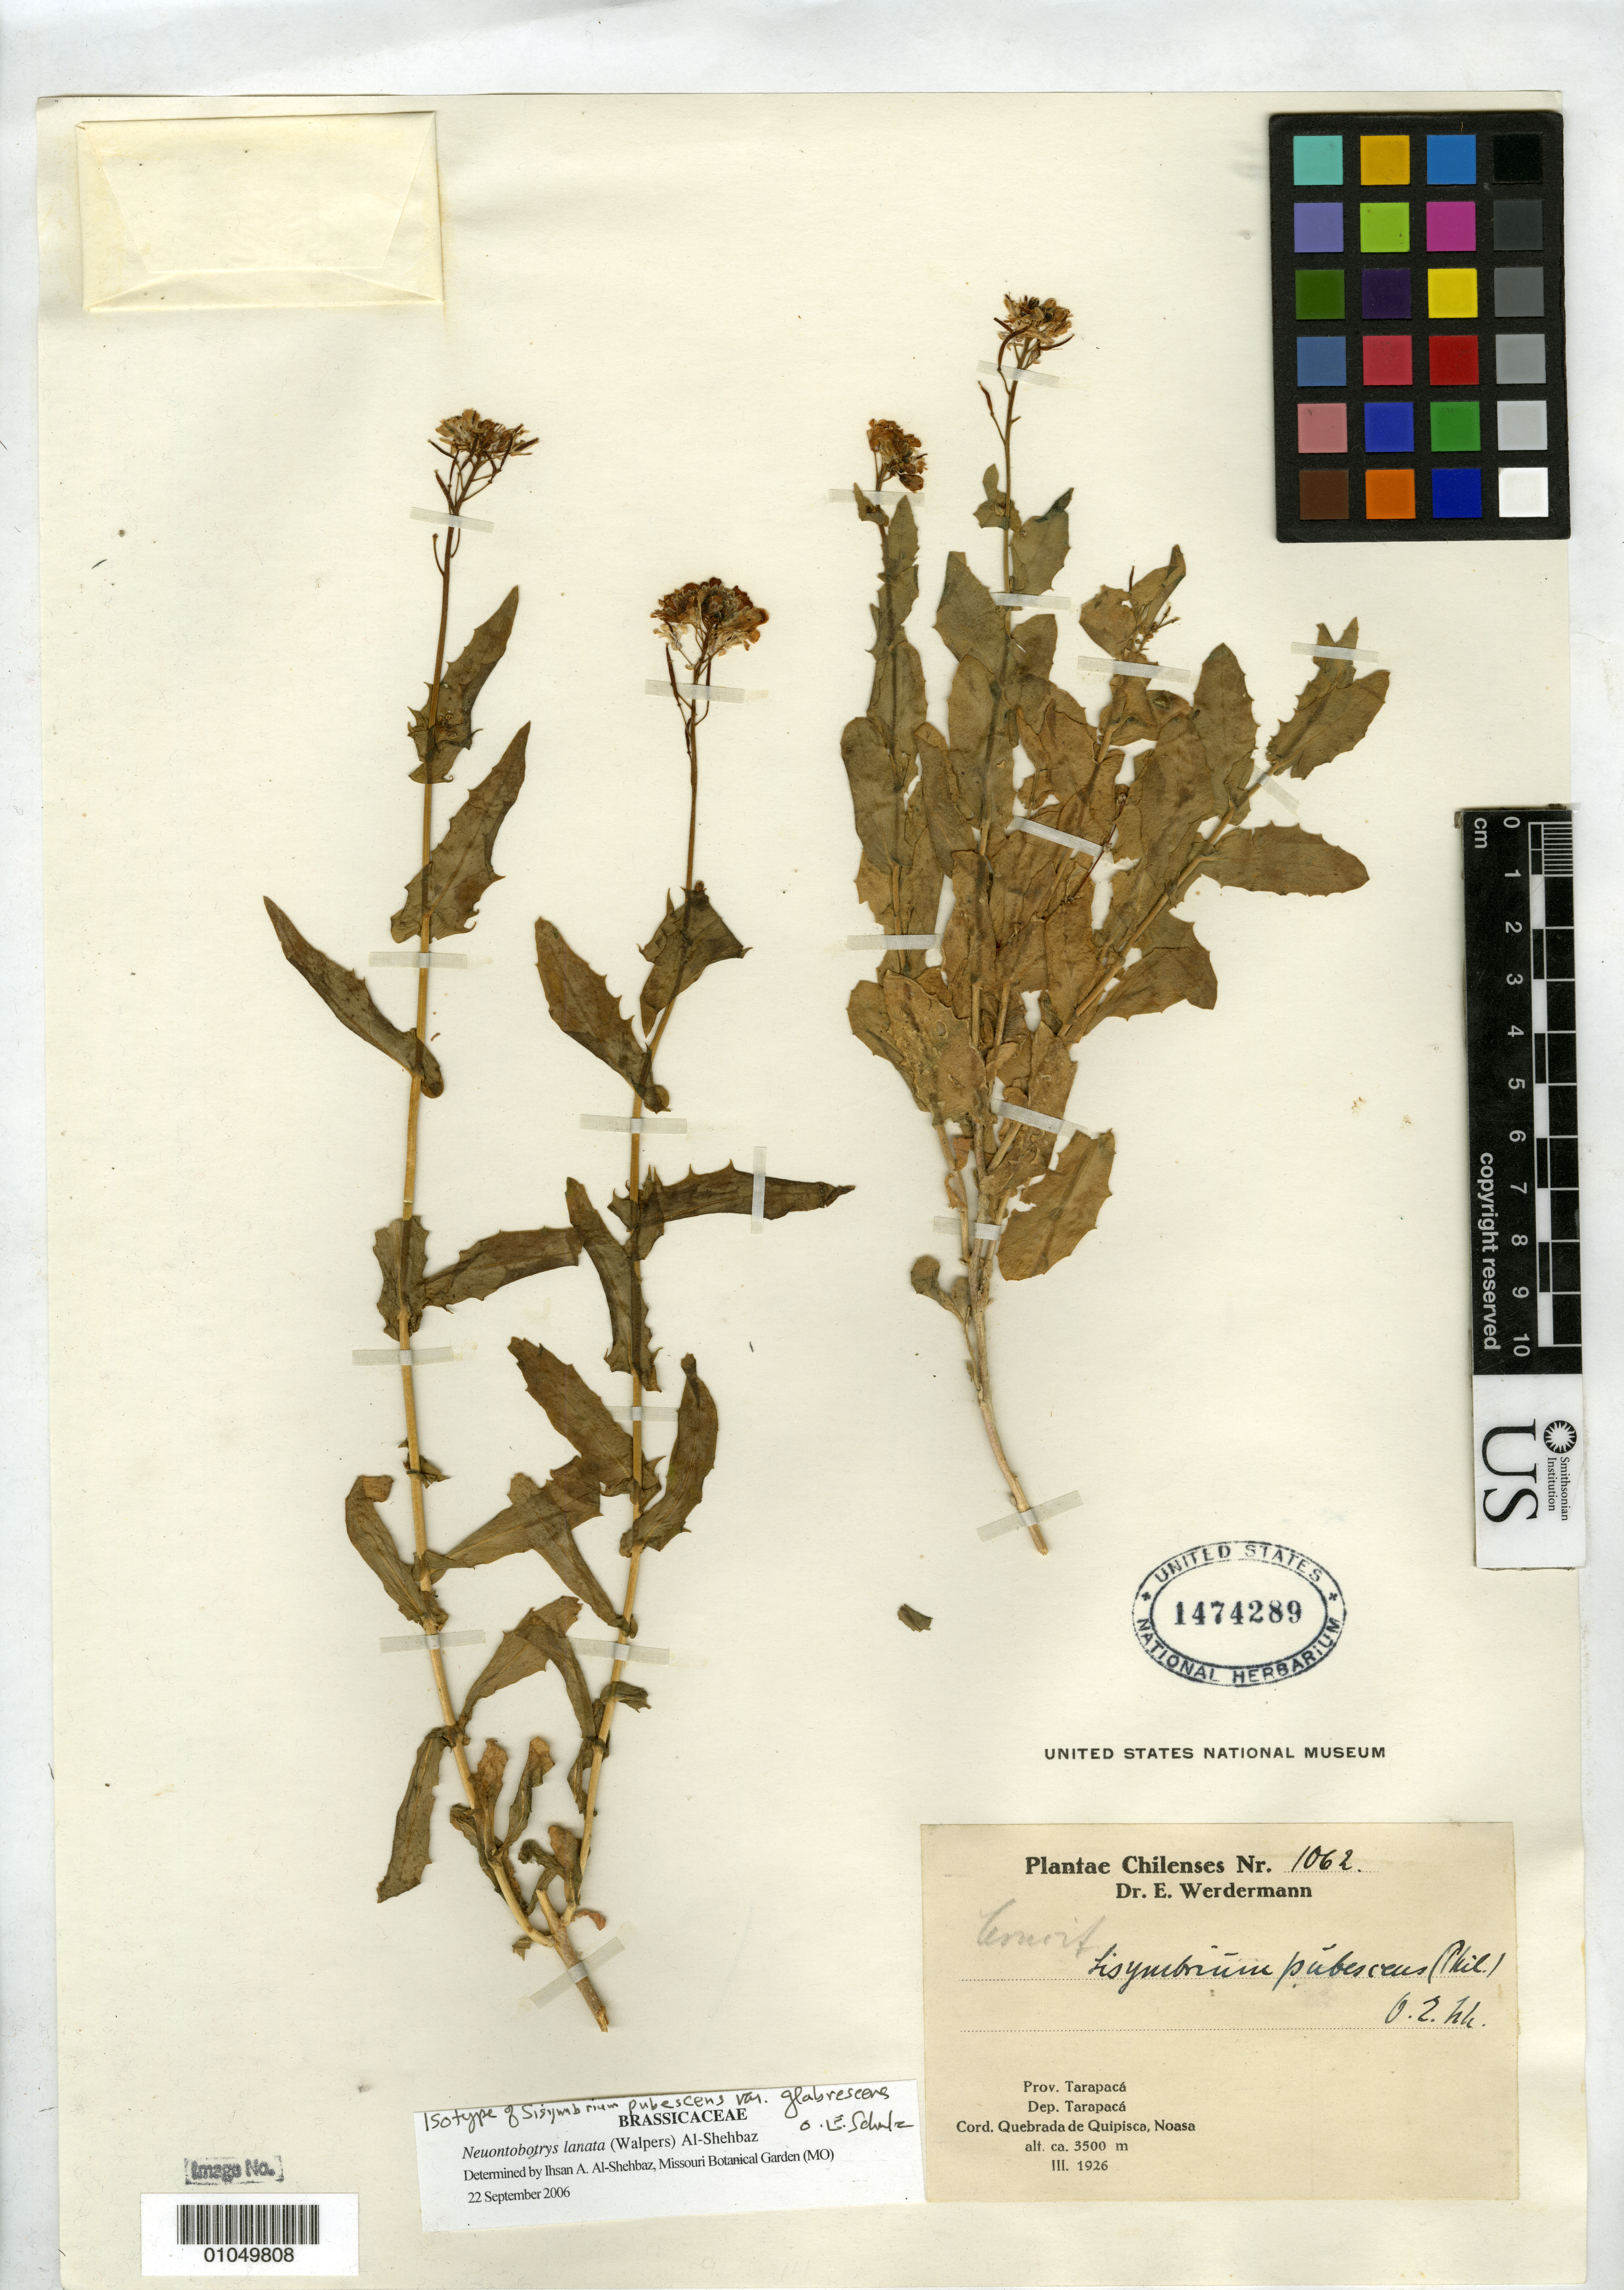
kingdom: Plantae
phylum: Tracheophyta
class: Magnoliopsida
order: Brassicales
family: Brassicaceae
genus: Sisymbrium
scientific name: Sisymbrium pubescens var. glabrescens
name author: O.E. Schulz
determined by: Al-Shehbaz, I. A., (MO), Missouri Botanical Garden (UNITED STATES)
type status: Isotype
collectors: E. Werdermann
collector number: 1062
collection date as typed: Mar 1926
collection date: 1926-03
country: Chile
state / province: Tarapacá (I)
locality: Prov. Tarapacá, Dep. Tarapacá, Cord. Quebrada de Quipisca, Noasa.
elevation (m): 3500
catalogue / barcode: US 1474289